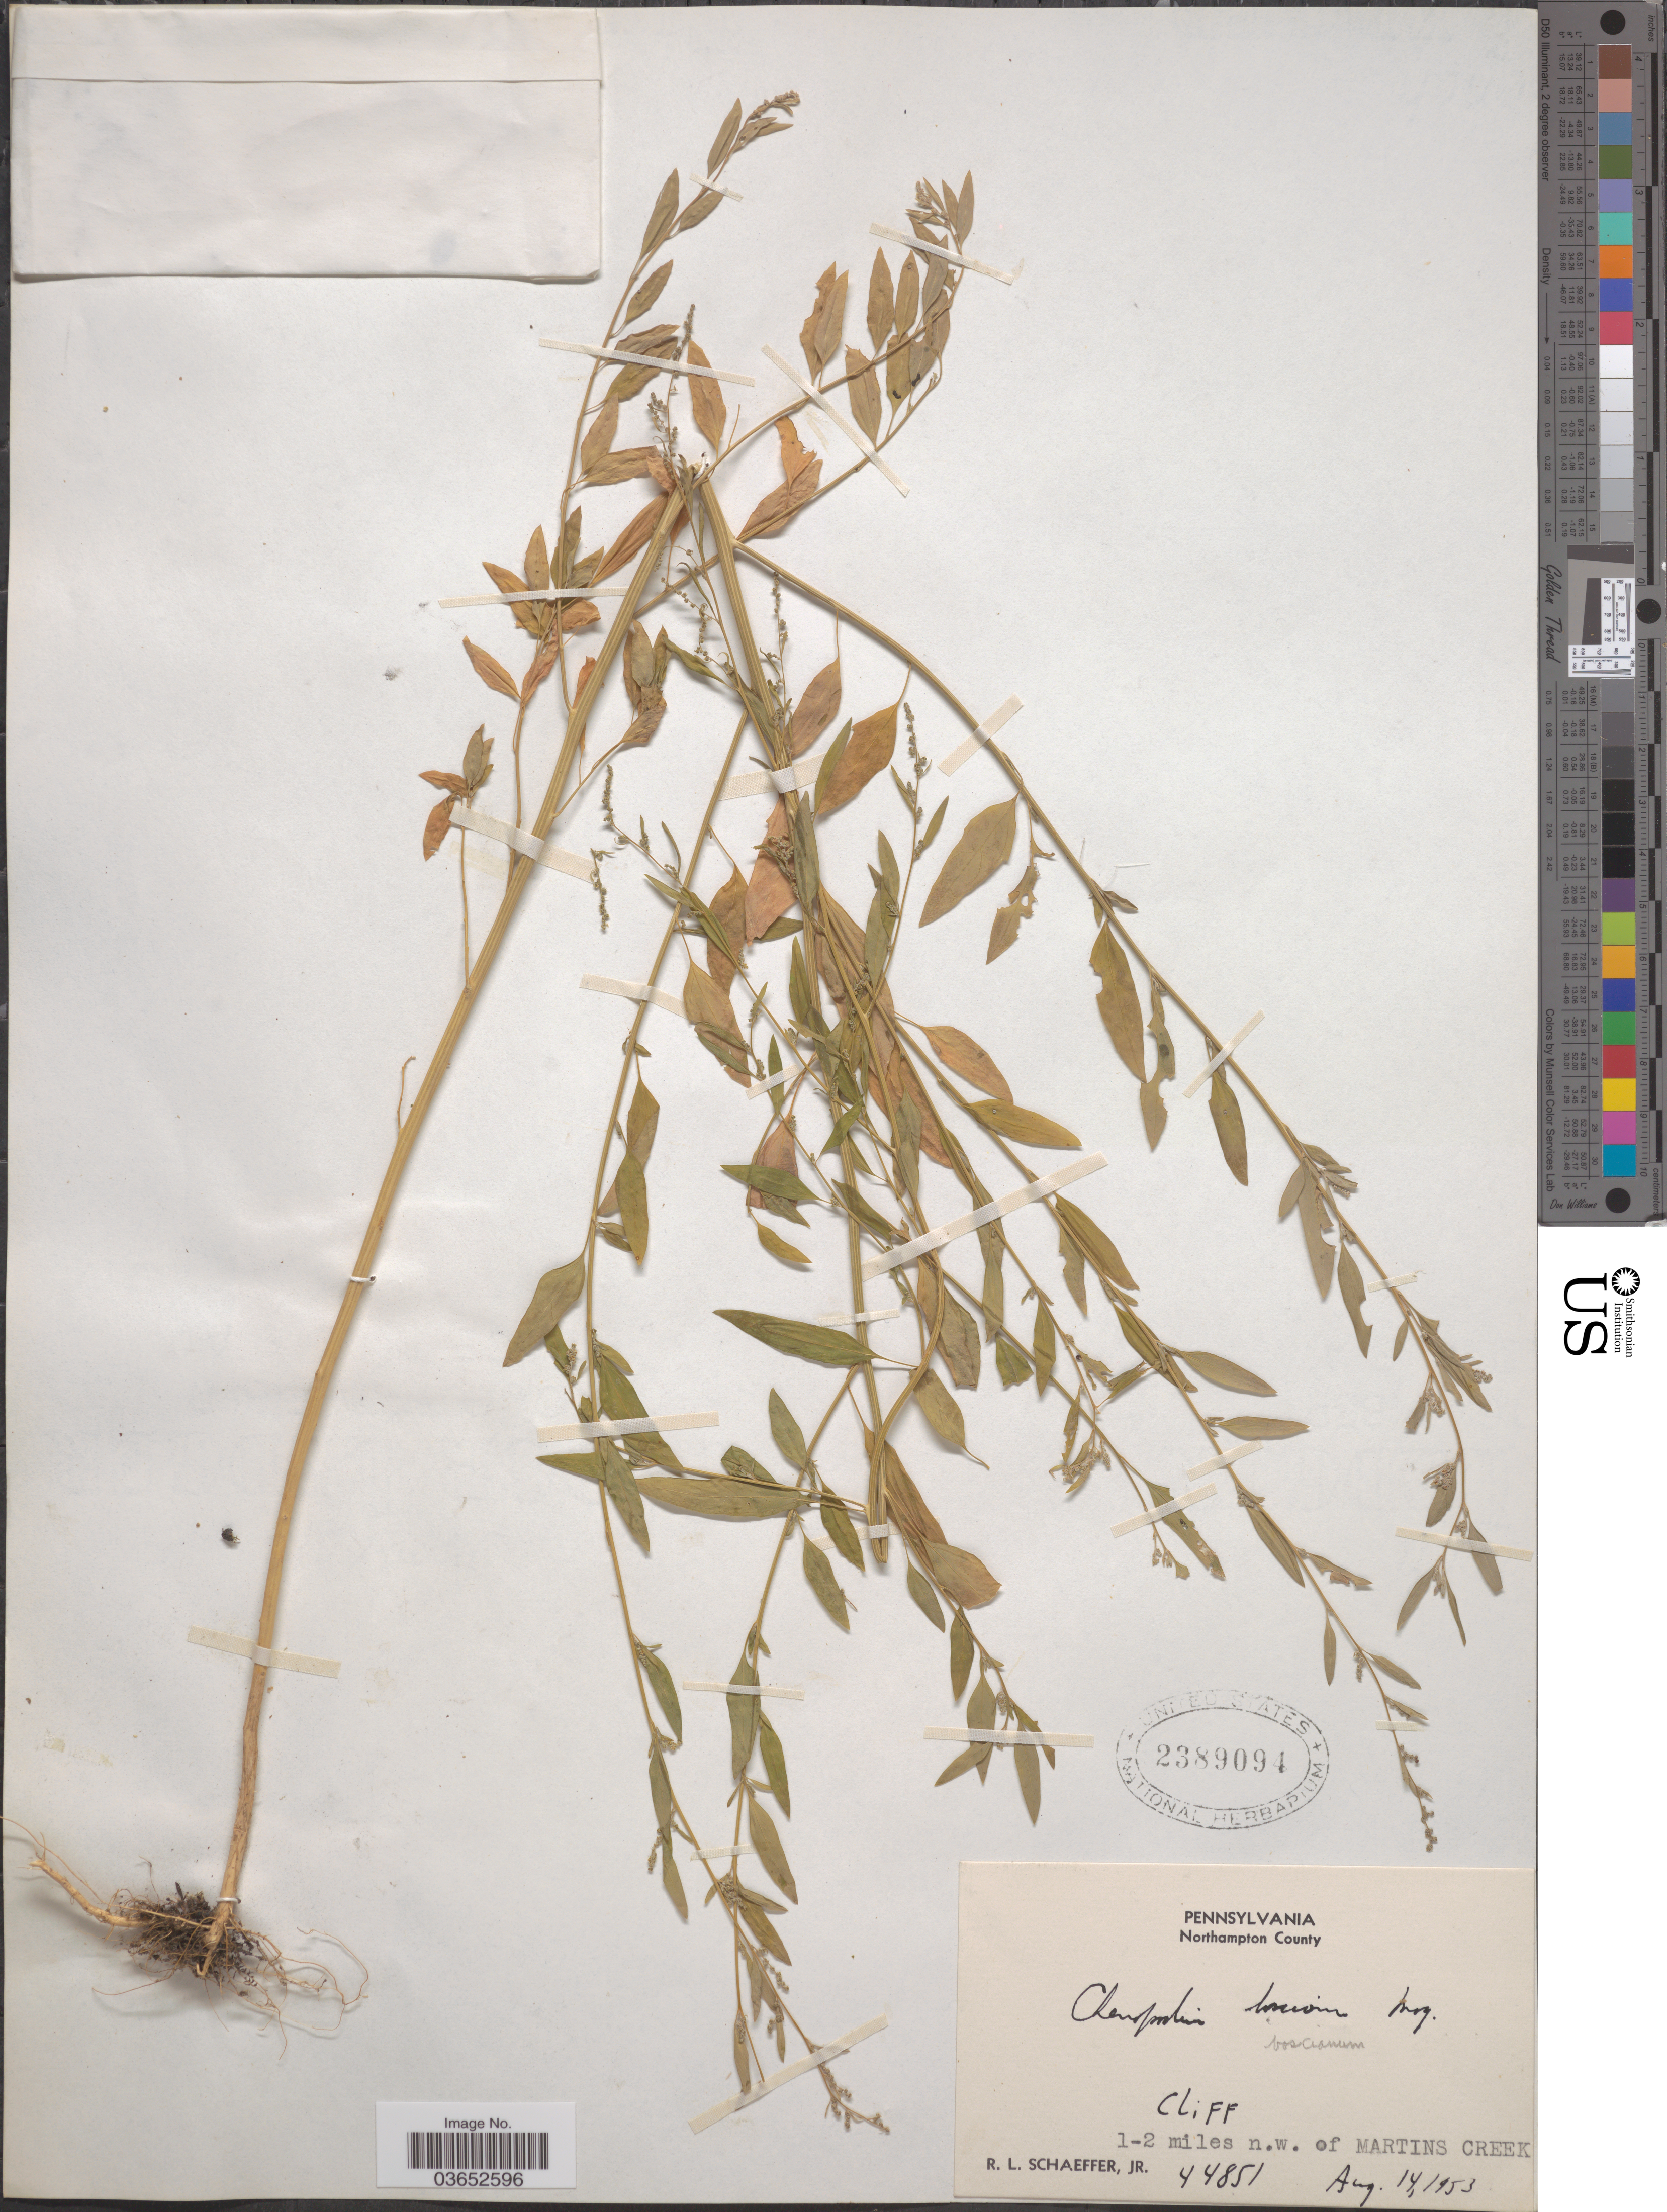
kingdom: Plantae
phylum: Tracheophyta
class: Magnoliopsida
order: Caryophyllales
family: Amaranthaceae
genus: Chenopodium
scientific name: Chenopodium boscianum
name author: Moq.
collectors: R. L. Schaeffer Jr.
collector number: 44851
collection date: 1953-08-14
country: United States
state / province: Pennsylvania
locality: Northampton County. 1-2 miles n.w. of Martins Creek.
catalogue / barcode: US 2389094